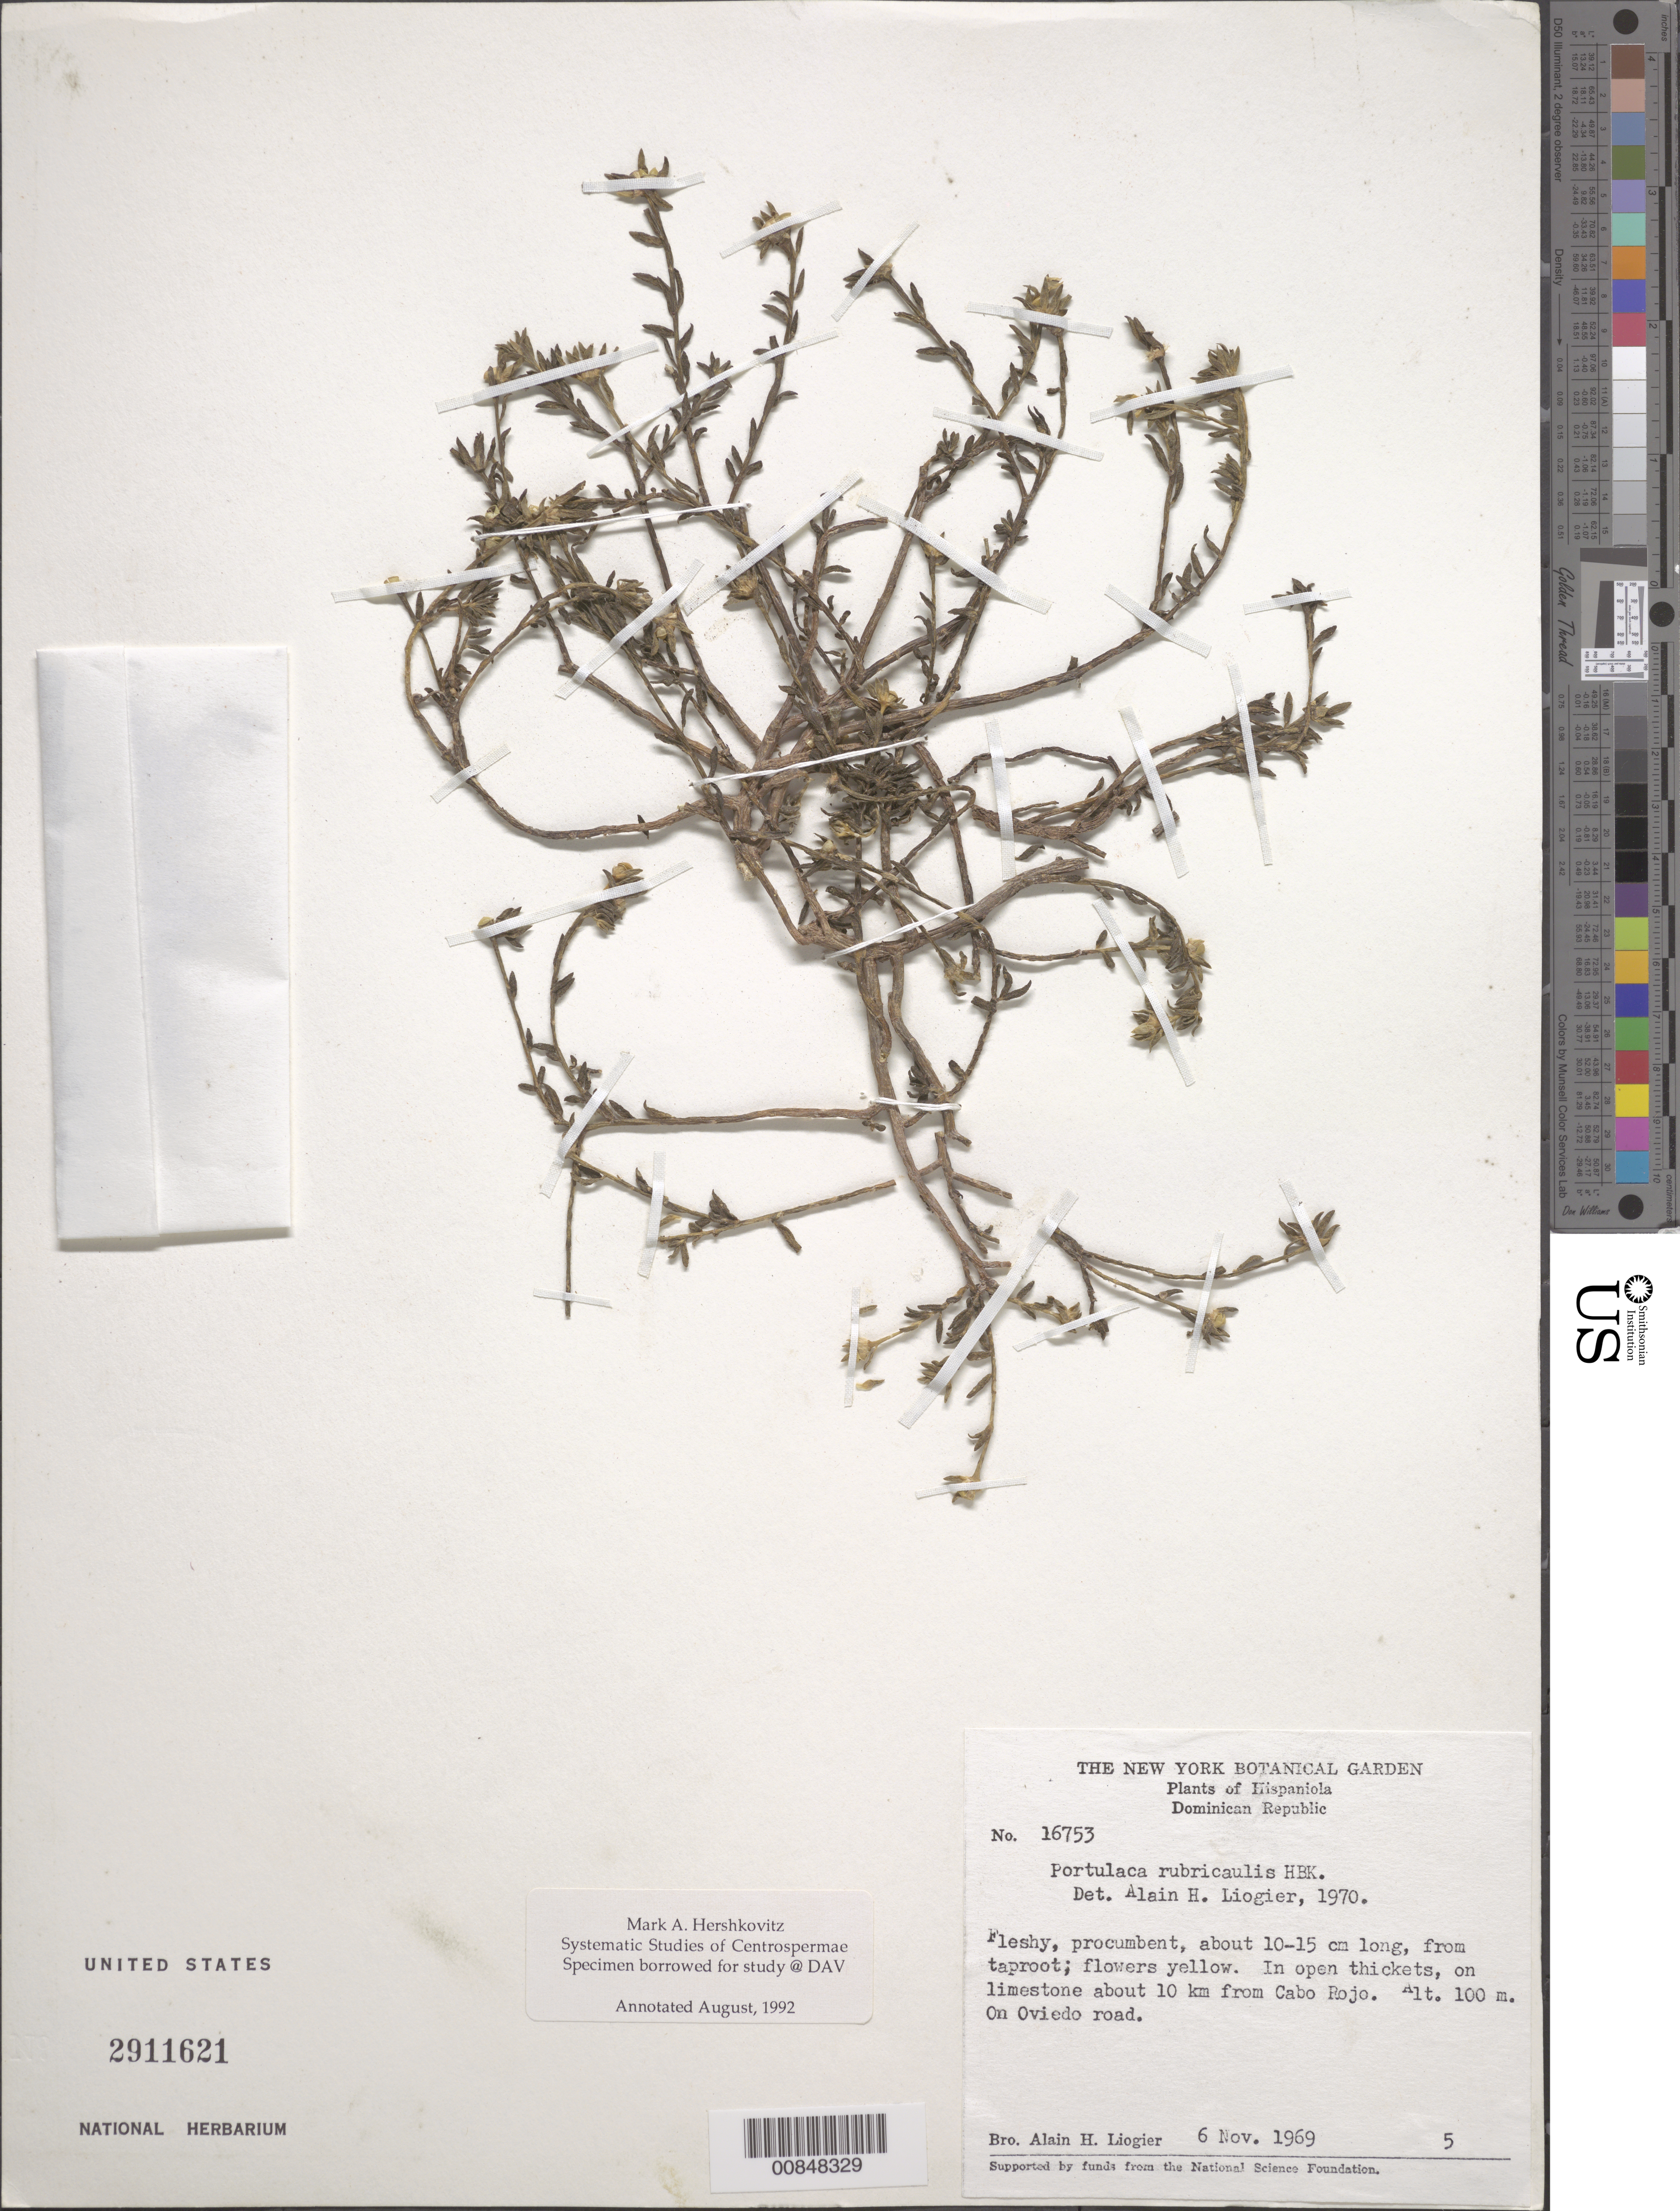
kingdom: Plantae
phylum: Tracheophyta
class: Magnoliopsida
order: Caryophyllales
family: Portulacaceae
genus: Portulaca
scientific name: Portulaca rubricaulis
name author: Kunth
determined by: Liogier, Alain H.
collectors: A. H. Liogier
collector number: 16753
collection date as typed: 06 Nov 1969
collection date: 1969-11-06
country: Dominican Republic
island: Hispaniola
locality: About 10 km from Cabo Rojo. On Oviedo road.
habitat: In open thickets on limestone.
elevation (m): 100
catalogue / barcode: US 2911621